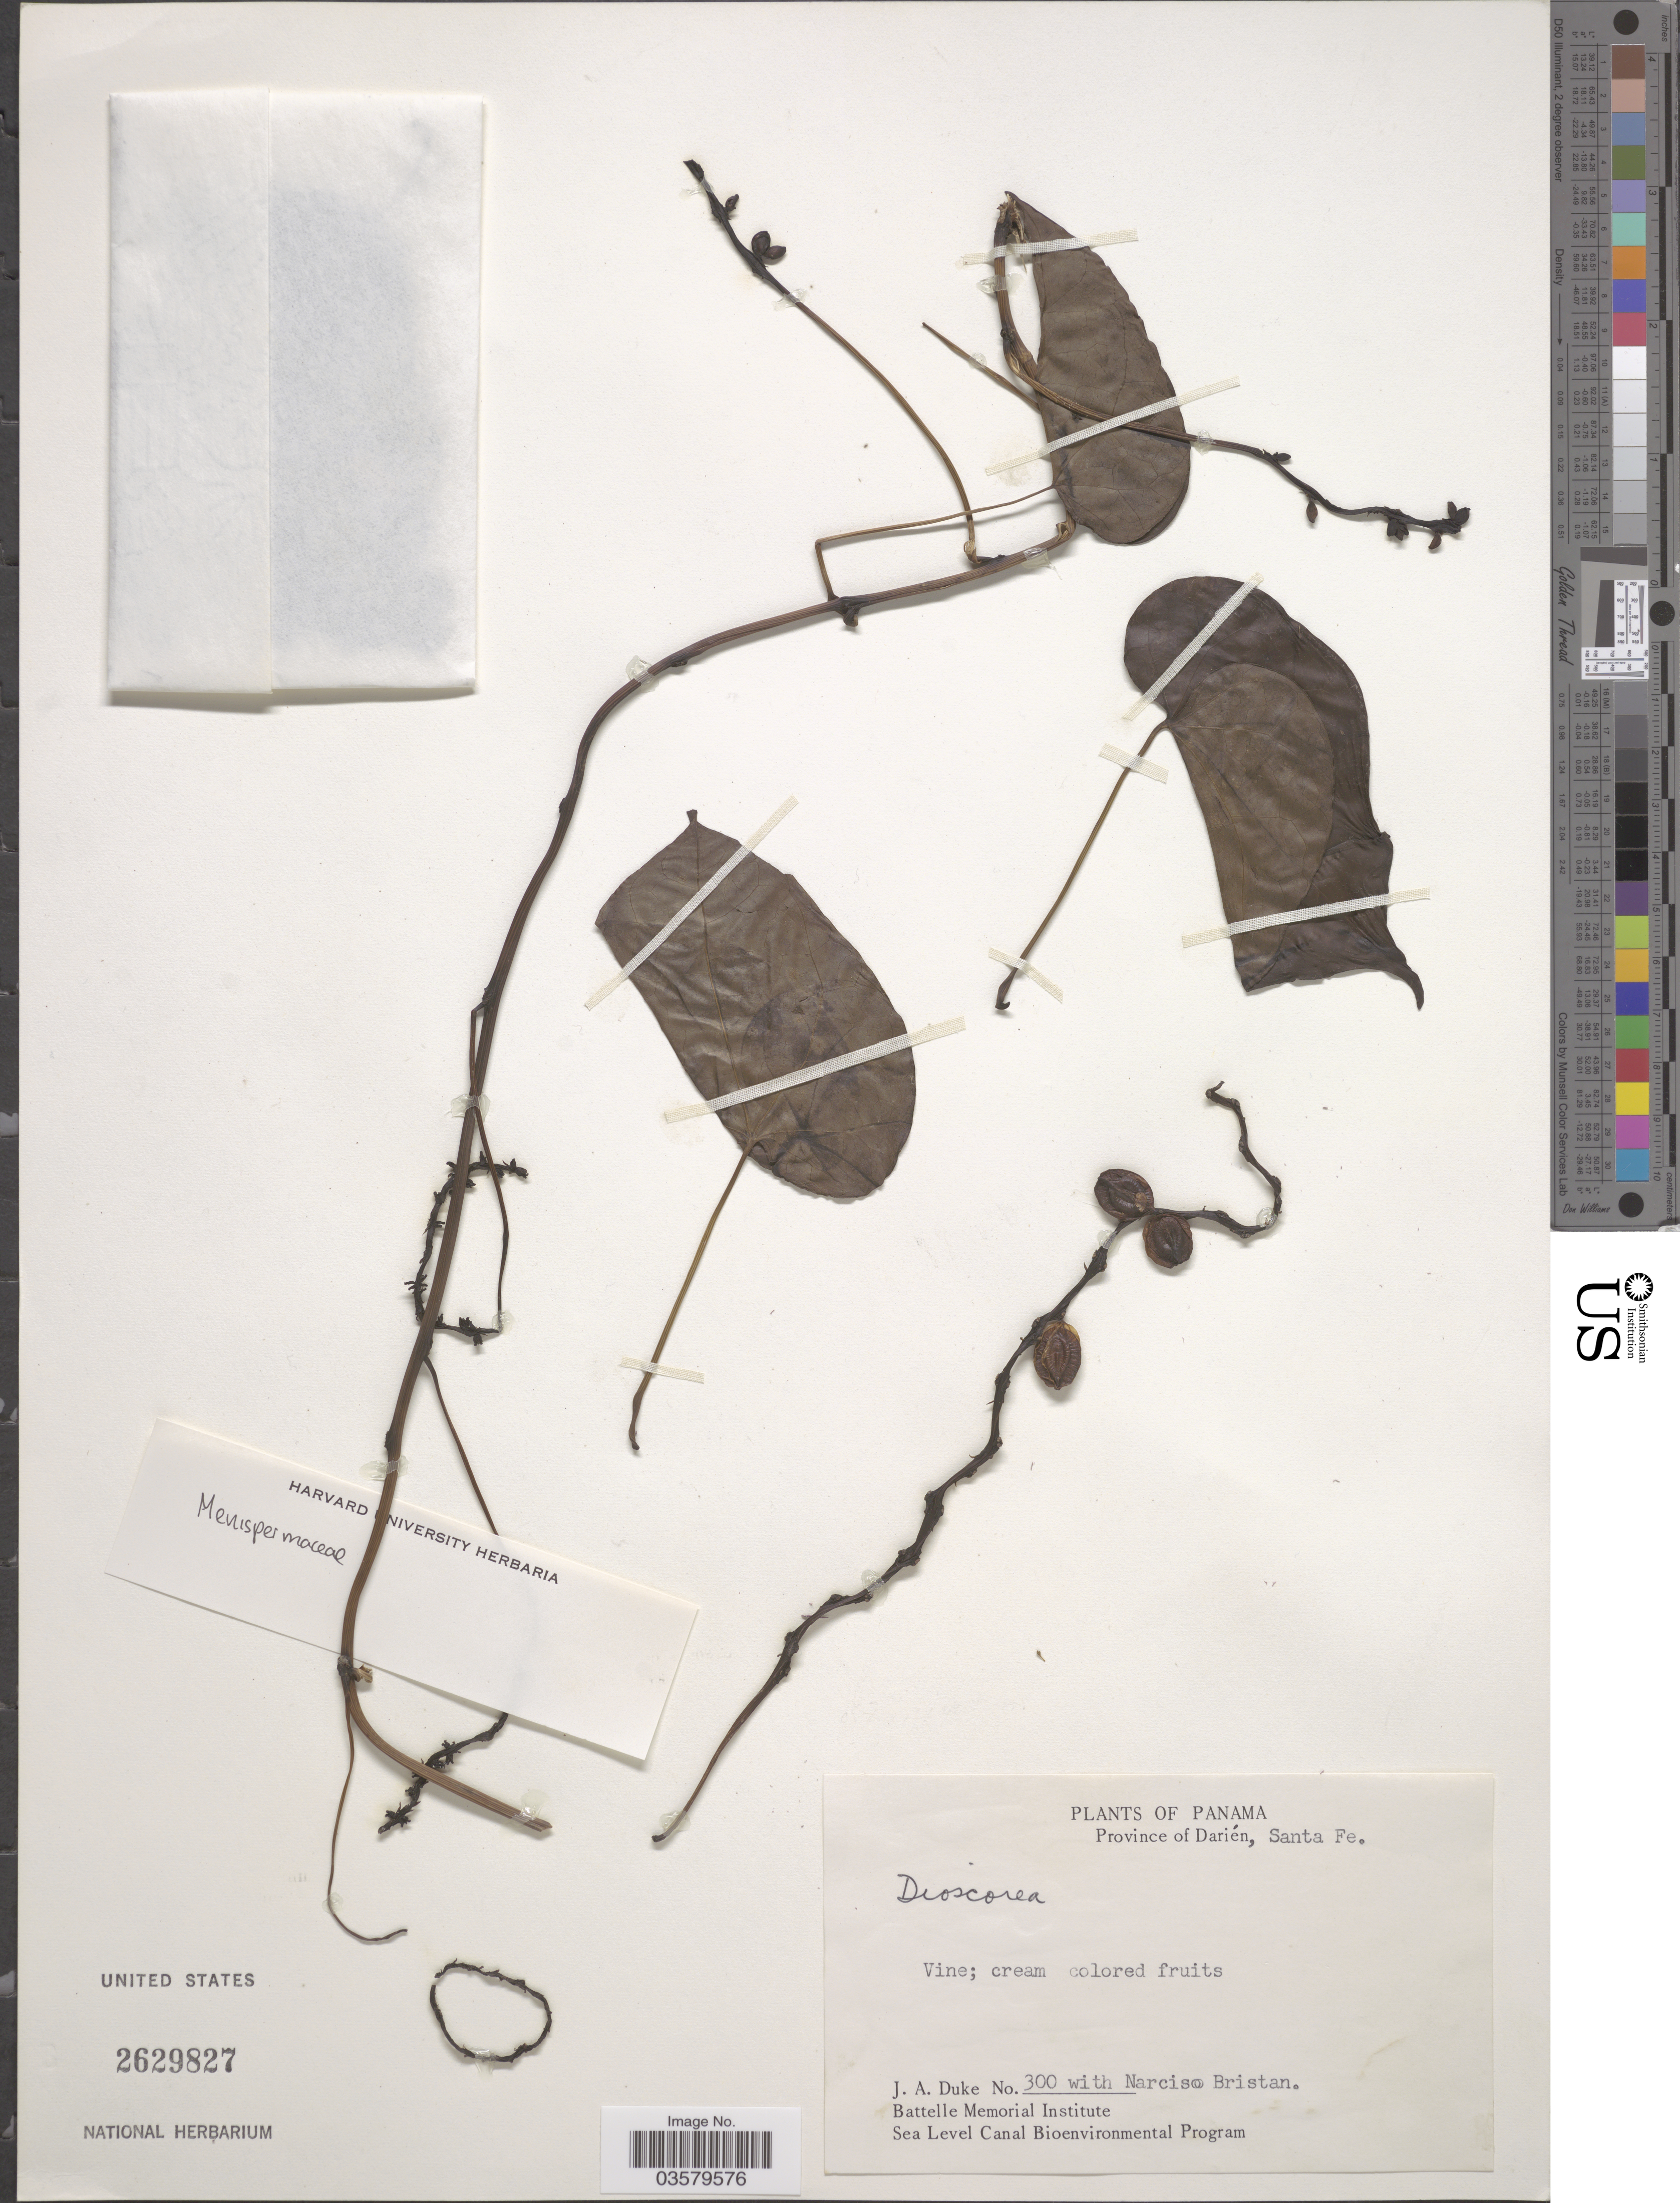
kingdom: Plantae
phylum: Tracheophyta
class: Magnoliopsida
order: Ranunculales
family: Menispermaceae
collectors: J. A. Duke & N. Bristan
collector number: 300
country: Panama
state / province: Darien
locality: Santa Fe.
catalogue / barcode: US 2629827